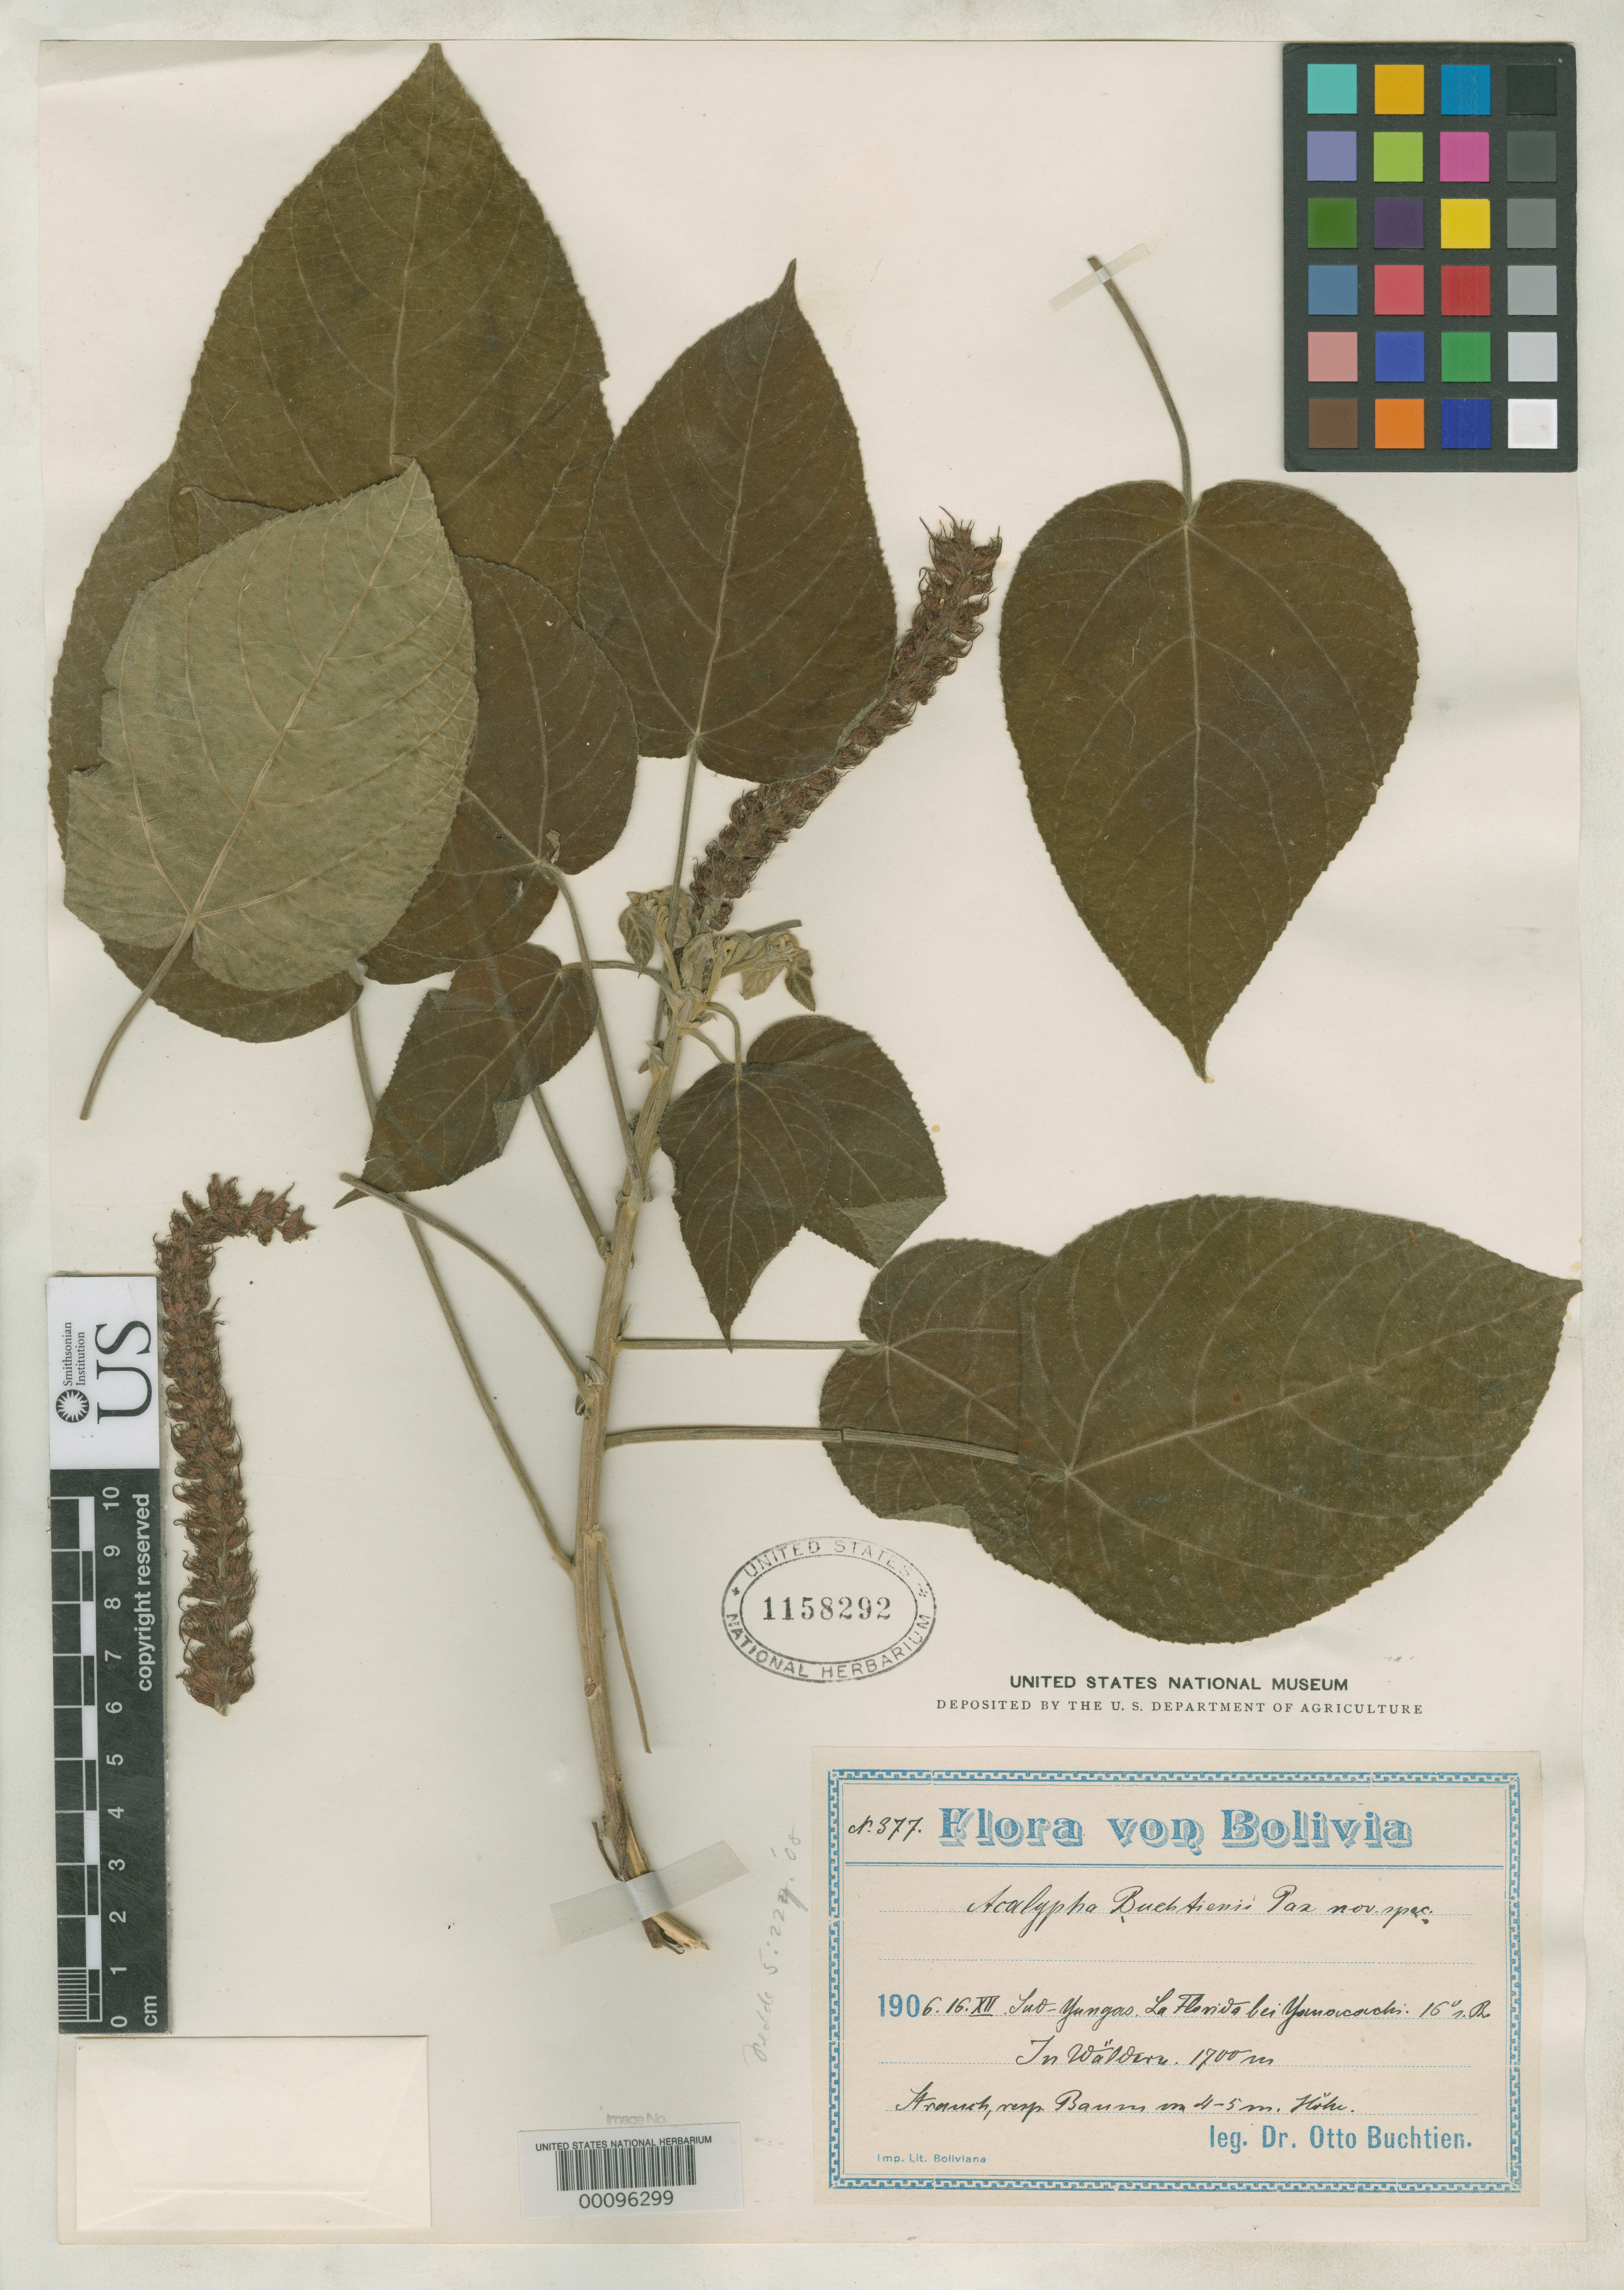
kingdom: Plantae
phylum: Tracheophyta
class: Magnoliopsida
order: Malpighiales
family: Euphorbiaceae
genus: Acalypha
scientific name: Acalypha buchtienii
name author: Pax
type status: Isotype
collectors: O. Buchtien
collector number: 377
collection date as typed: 16 Jun 1906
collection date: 1906-06-16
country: Bolivia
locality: Yanacachi, southern Yungas Mountains.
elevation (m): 1700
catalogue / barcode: US 1158292